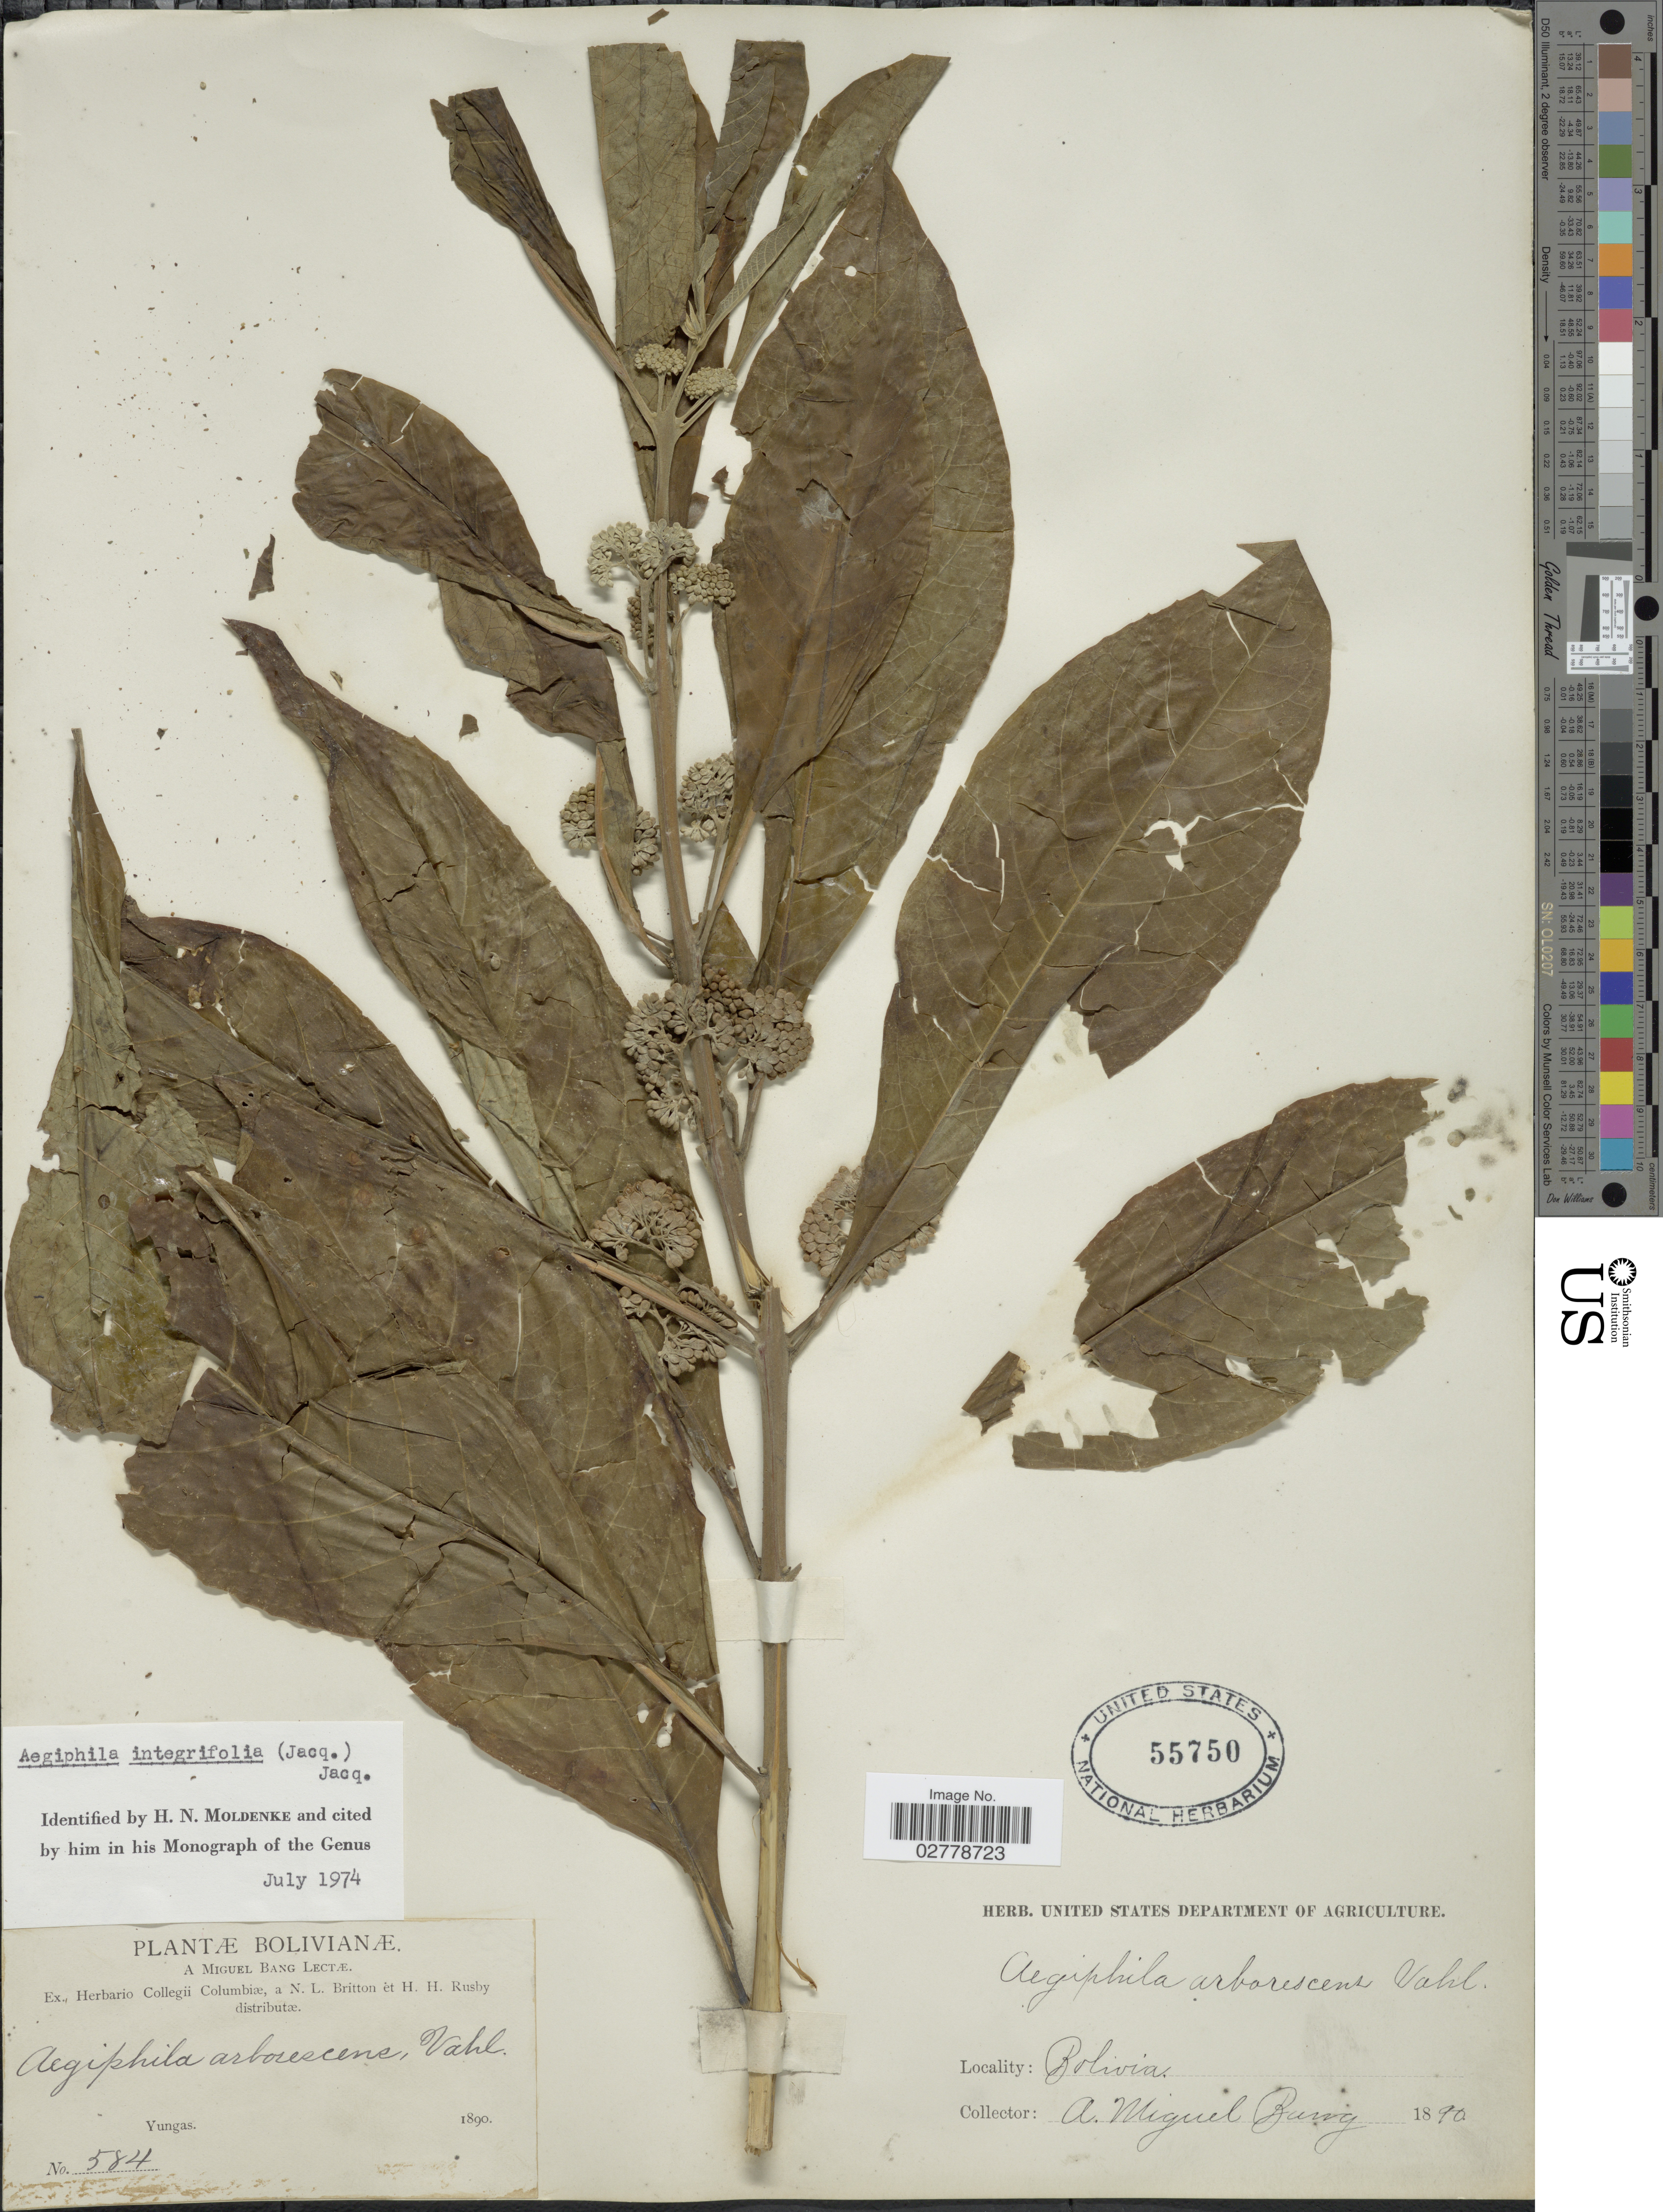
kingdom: Plantae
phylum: Tracheophyta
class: Magnoliopsida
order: Lamiales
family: Lamiaceae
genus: Aegiphila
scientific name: Aegiphila integrifolia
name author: (Jacq.) B.D. Jacks.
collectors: M. Bang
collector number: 584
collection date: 1890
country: Bolivia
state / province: La Paz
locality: Yungas.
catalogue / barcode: US 55750